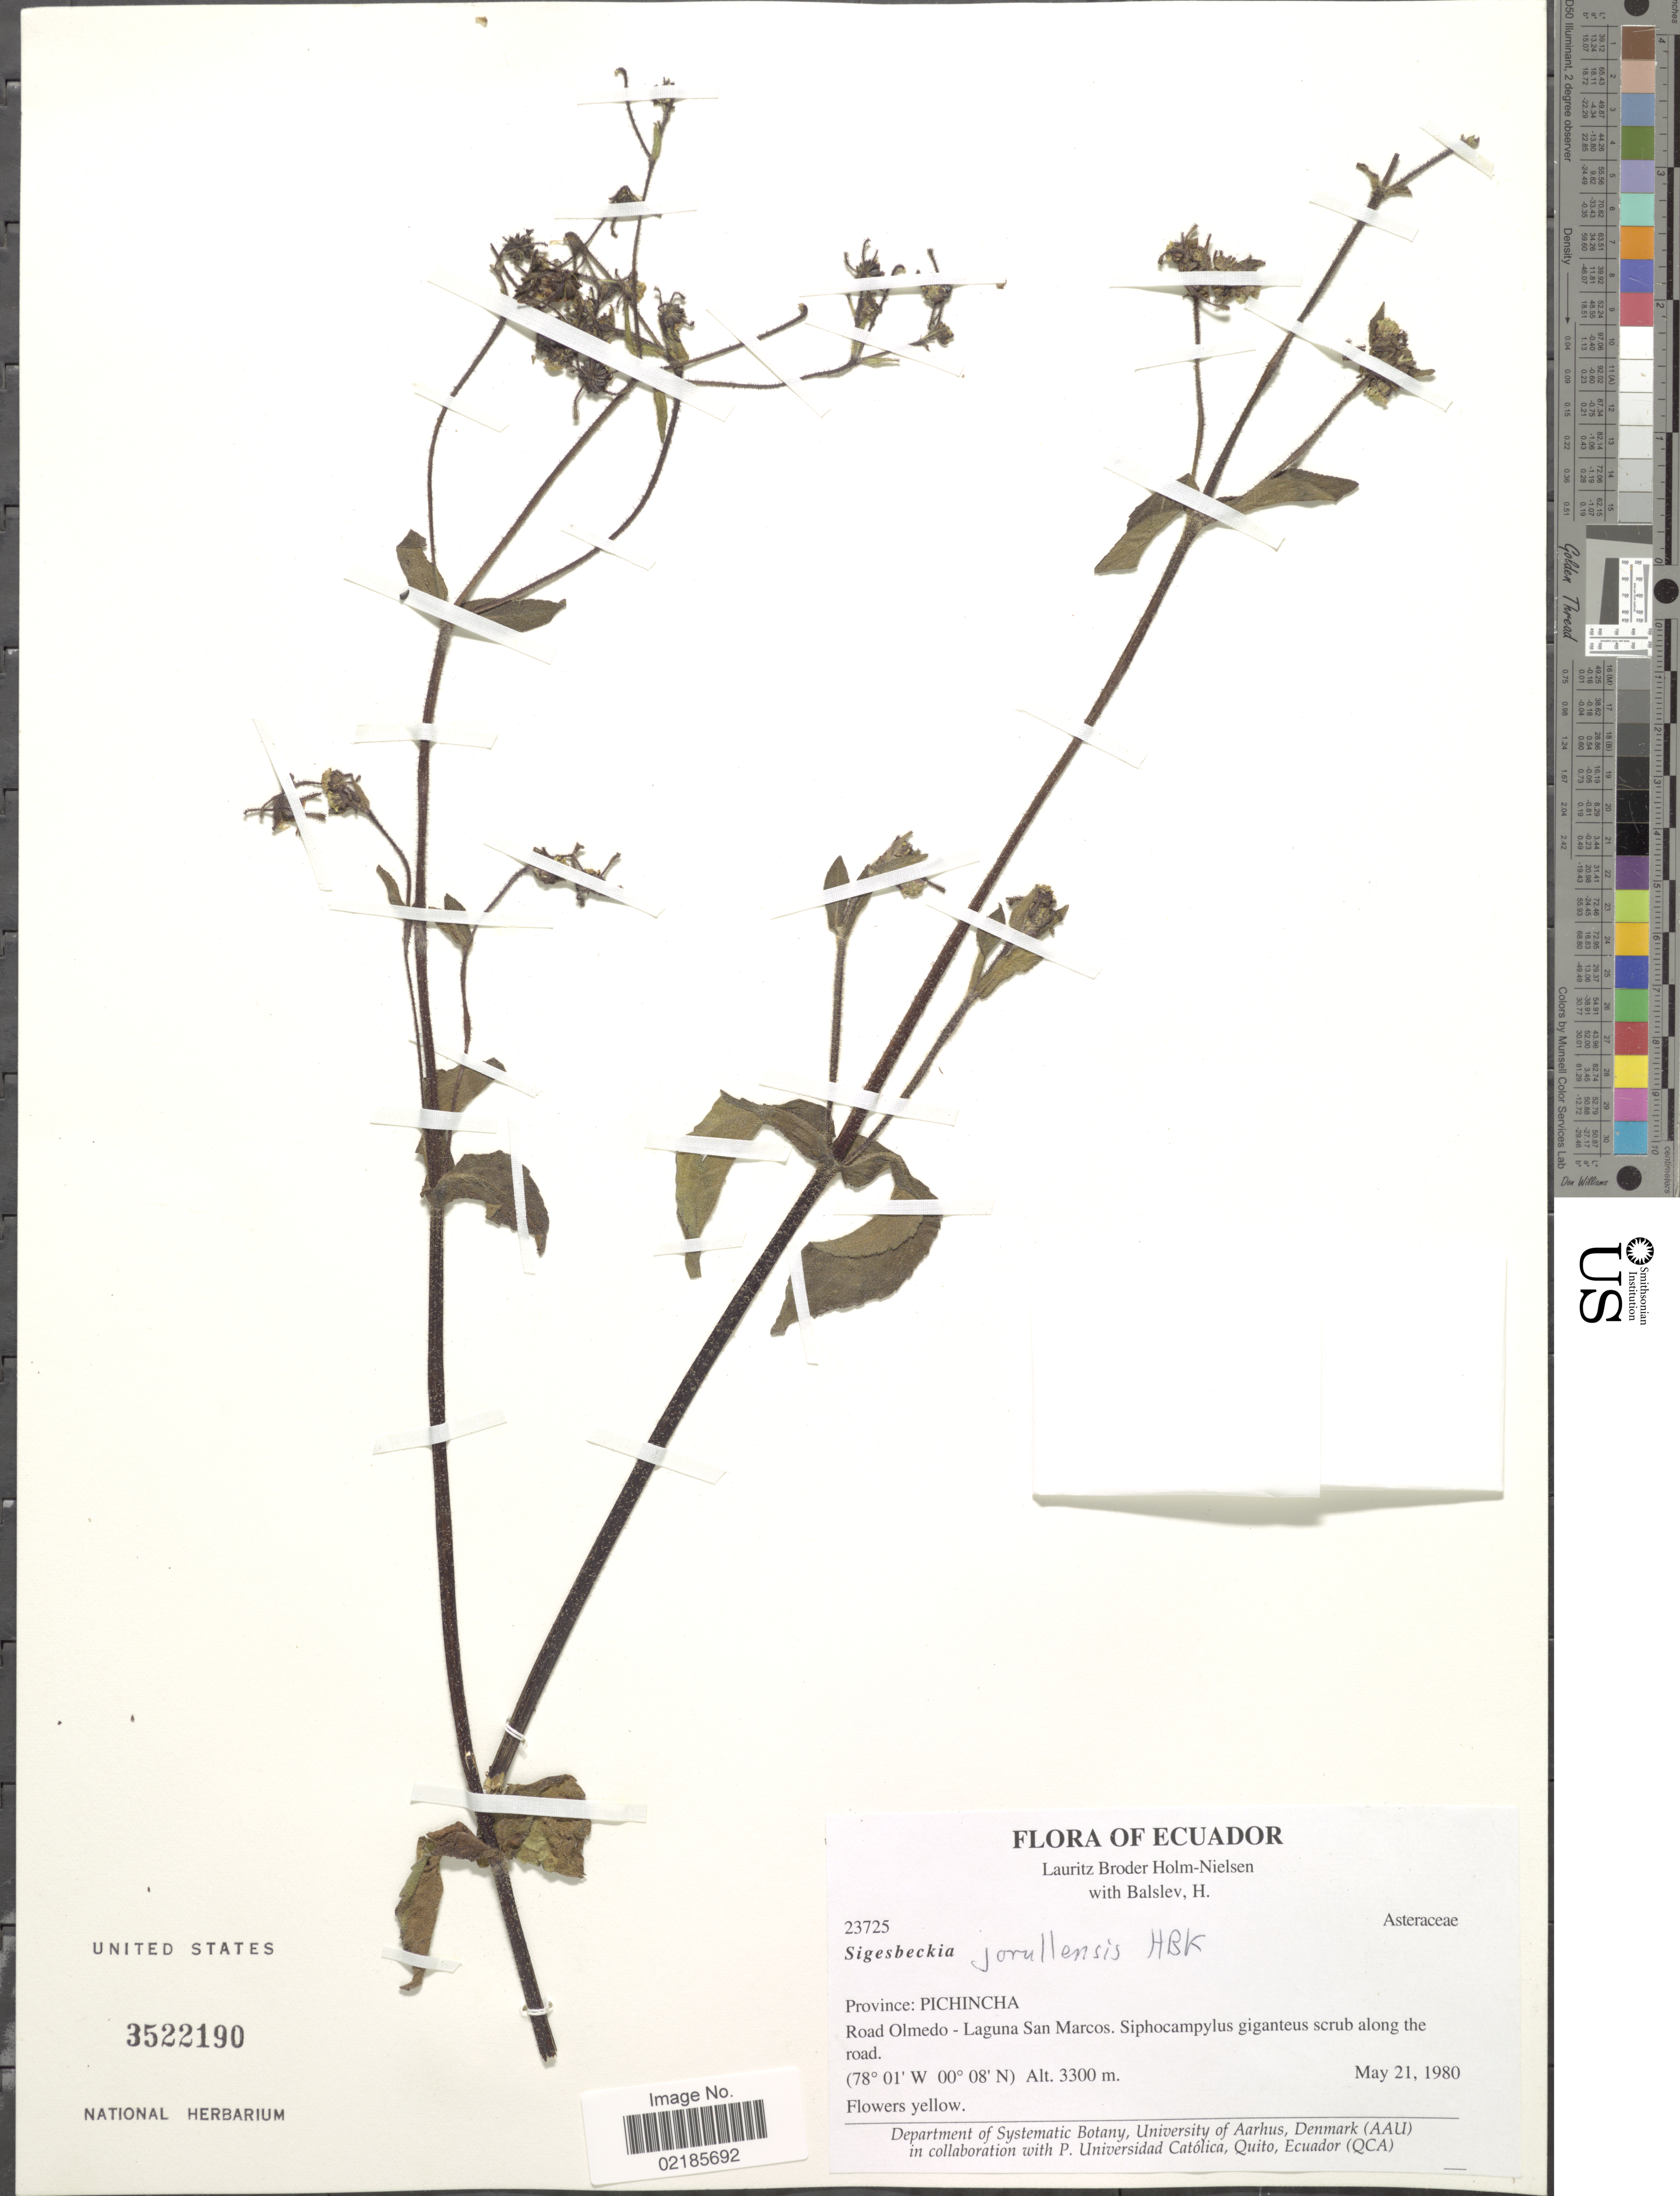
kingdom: Plantae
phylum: Tracheophyta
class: Magnoliopsida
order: Asterales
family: Asteraceae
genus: Sigesbeckia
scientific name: Sigesbeckia jorullensis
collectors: L. B. Holm-Nielsen & H. Balslev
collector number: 23725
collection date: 1980-05-21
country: Ecuador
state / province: Pichincha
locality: Road Olmedo-Laguna San Marcos, Siphocampylus giganteus scrub along the road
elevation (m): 3300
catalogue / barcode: US 3522190